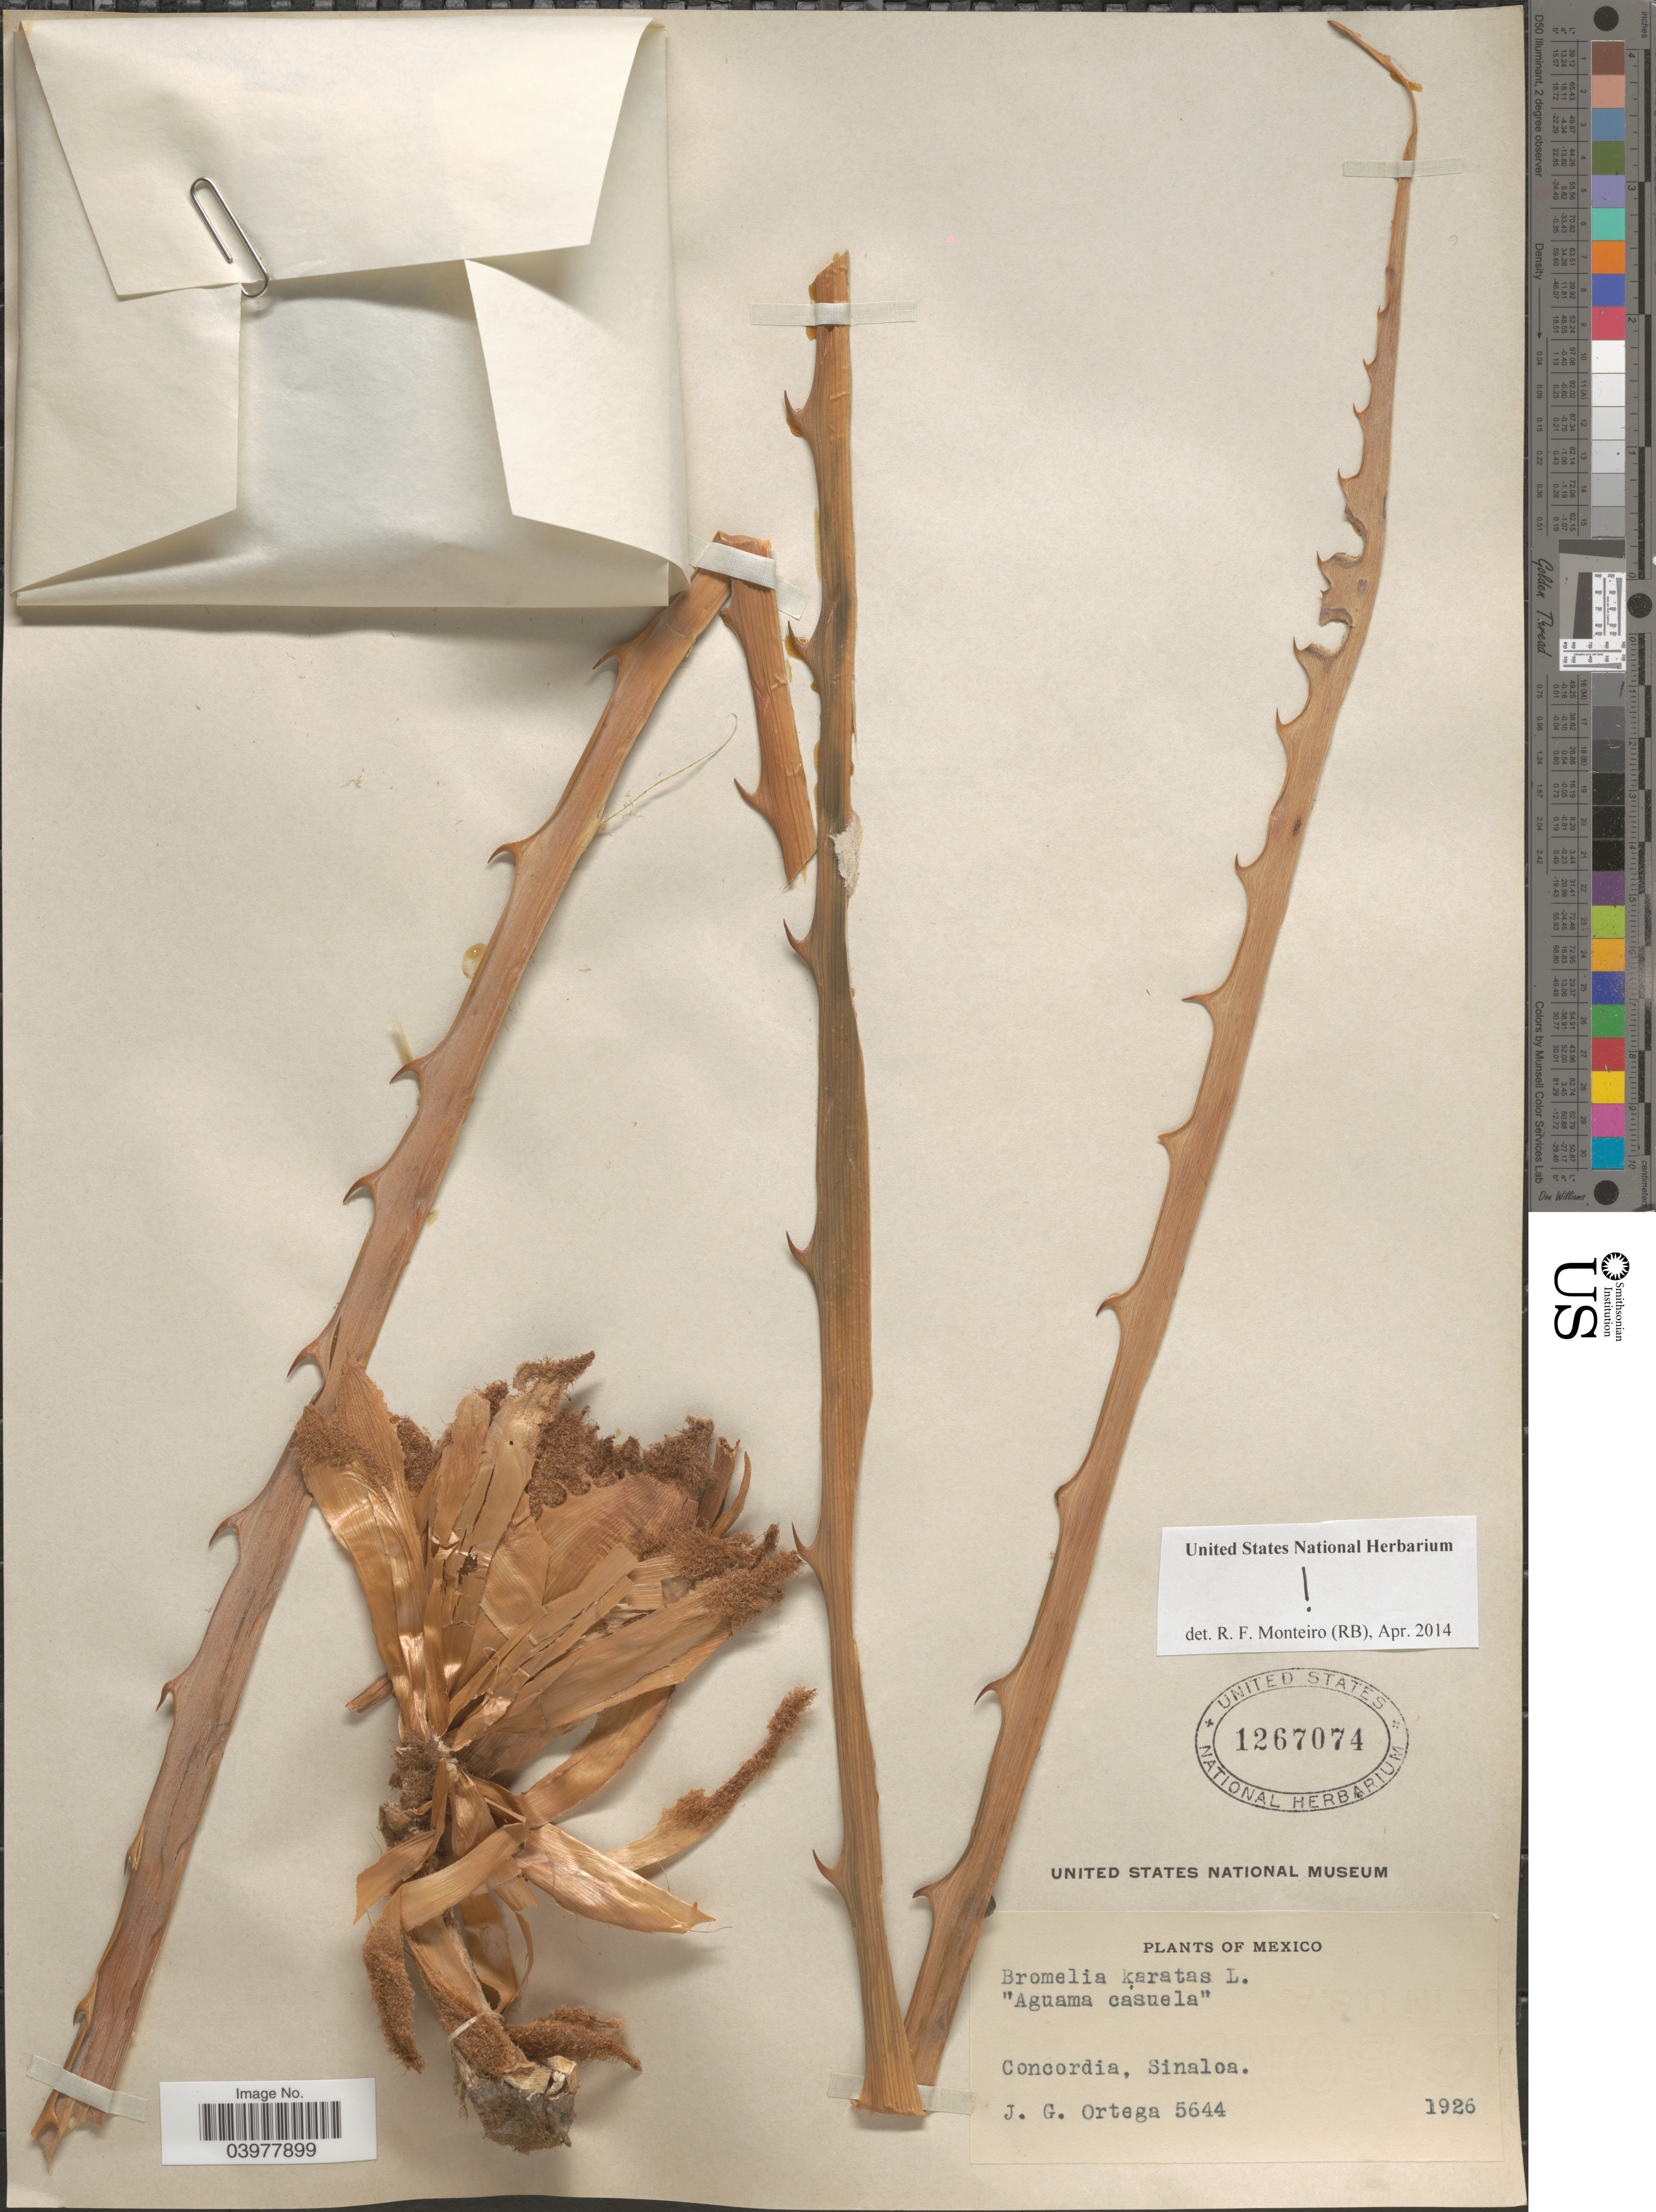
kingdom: Plantae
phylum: Tracheophyta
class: Liliopsida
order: Poales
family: Bromeliaceae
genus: Bromelia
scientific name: Bromelia karatas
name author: L.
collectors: J. Ortega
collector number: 5644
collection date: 1926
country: Mexico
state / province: Sinaloa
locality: Concordia.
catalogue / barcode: US 1267074